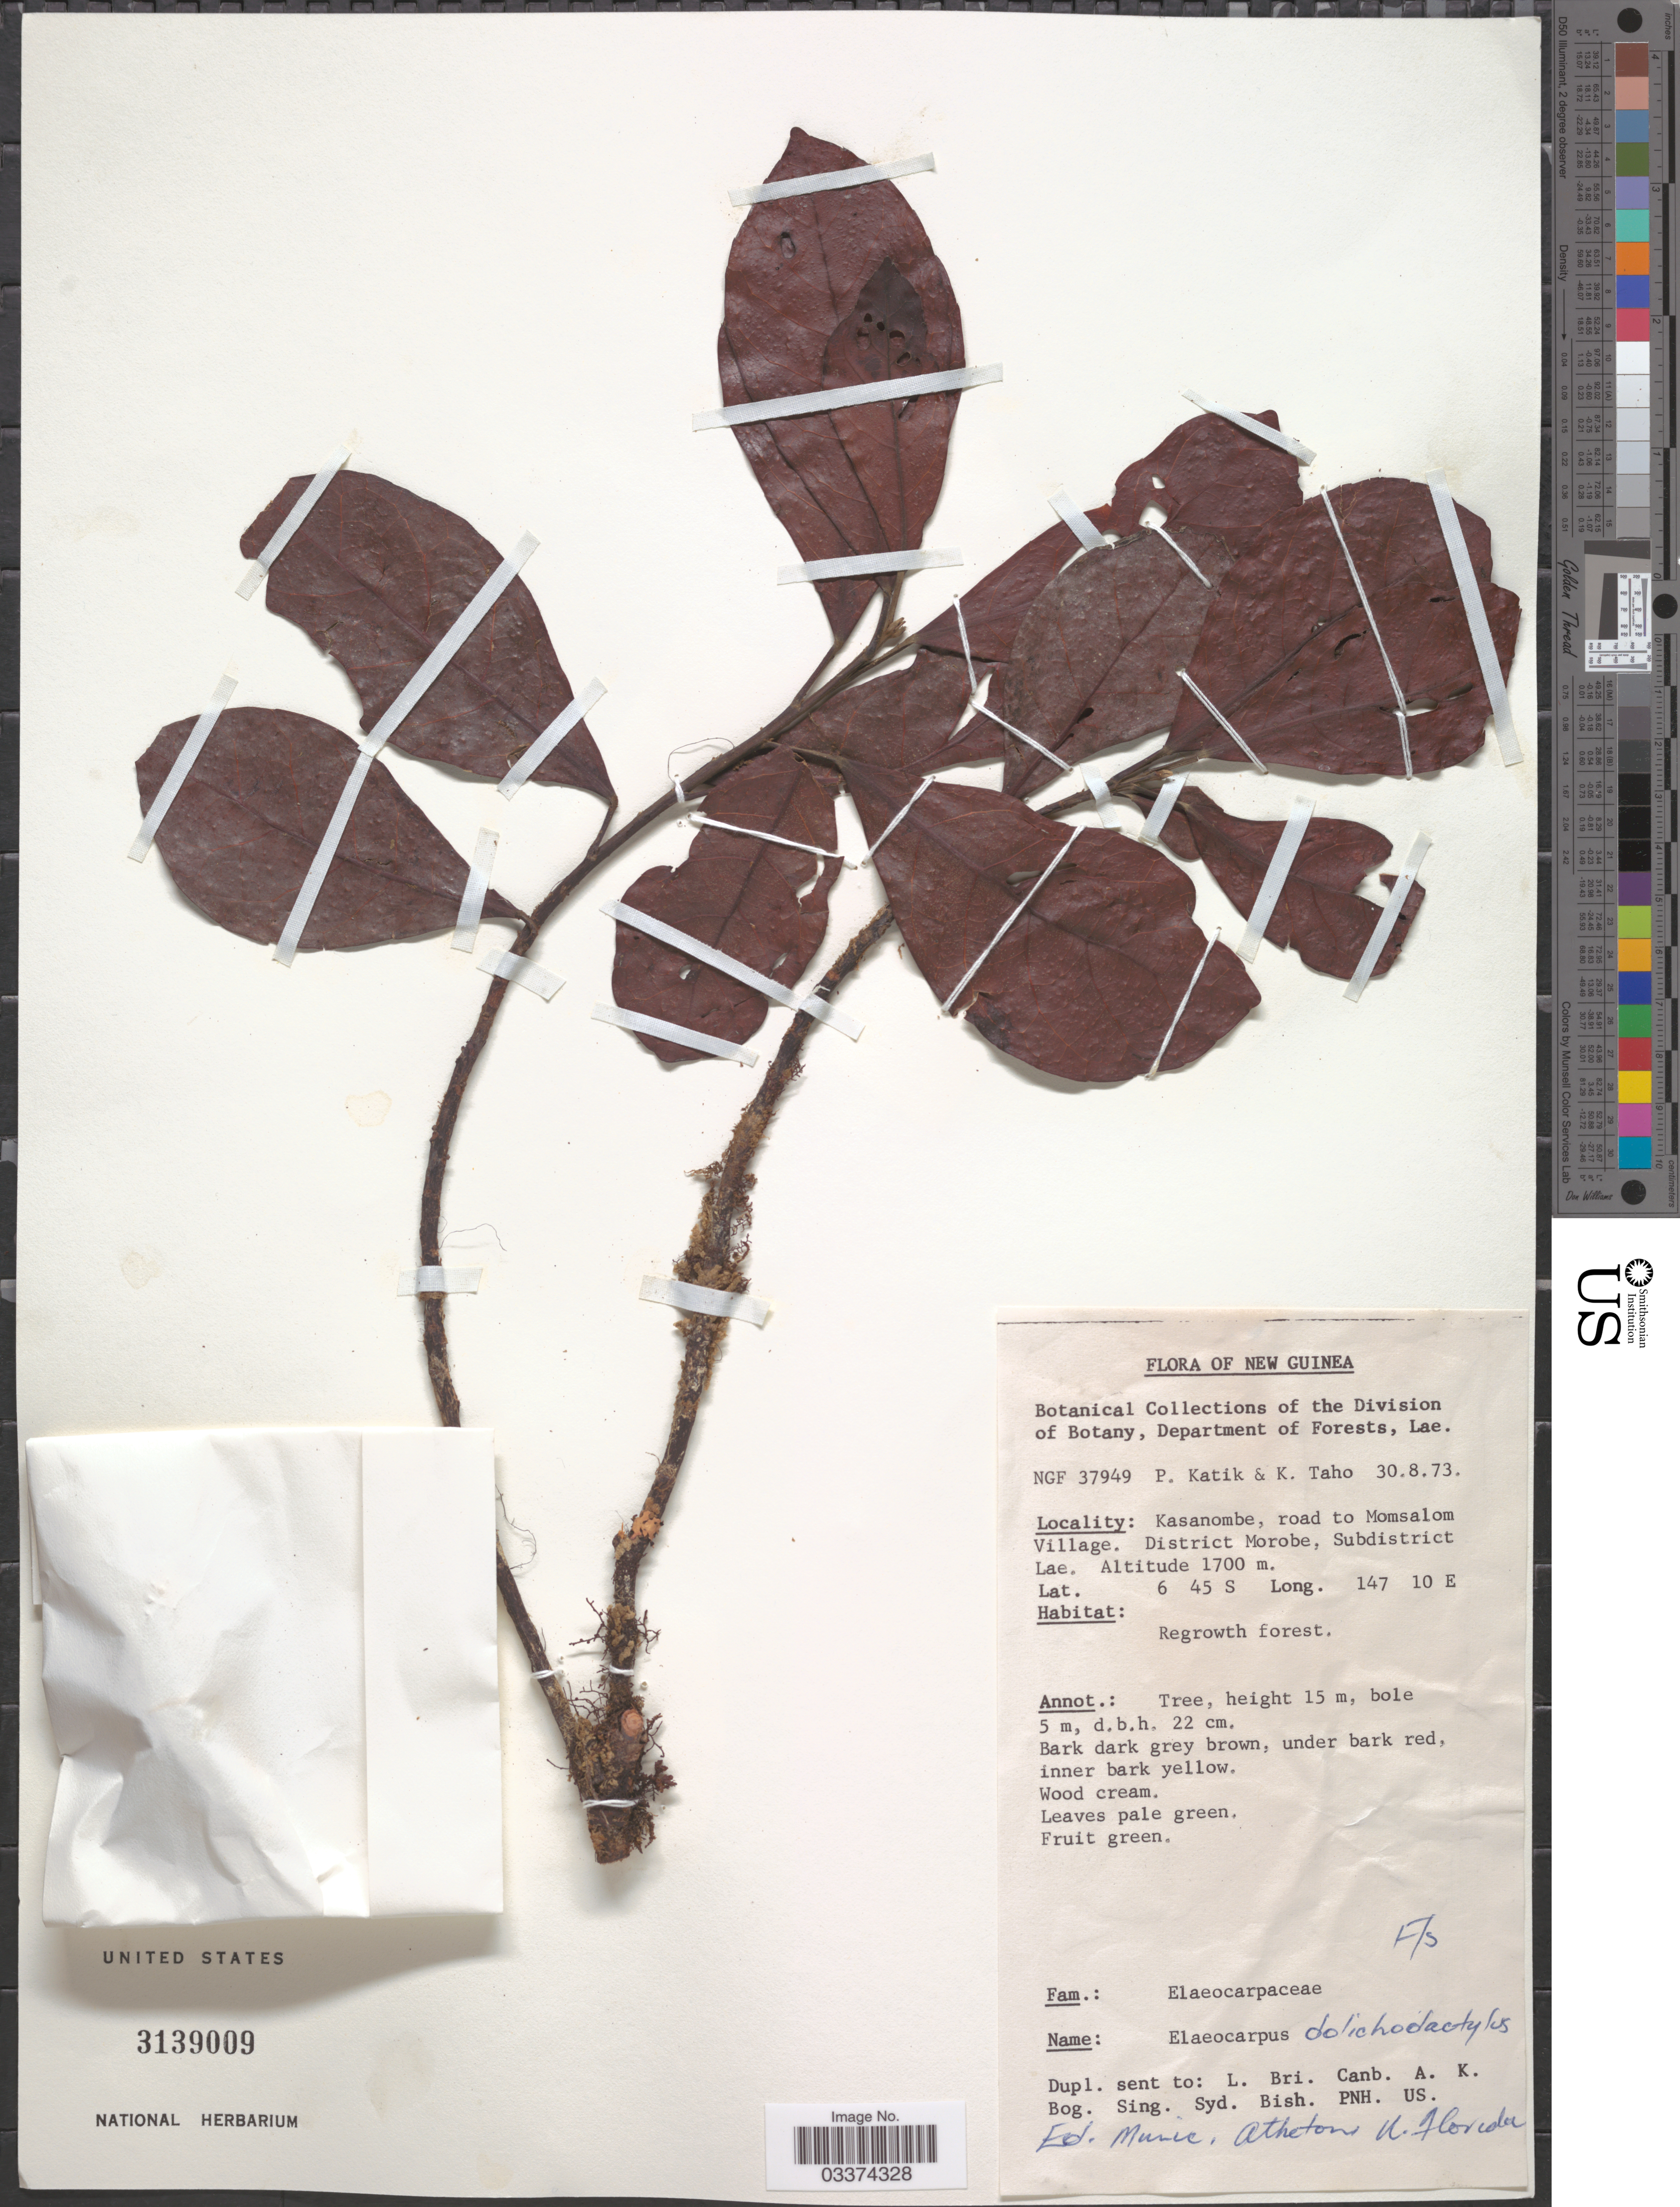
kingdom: Plantae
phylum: Tracheophyta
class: Magnoliopsida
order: Oxalidales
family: Elaeocarpaceae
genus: Elaeocarpus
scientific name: Elaeocarpus dolichodactylus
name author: Schltr.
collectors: P. Katik & K. Taho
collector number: NGF37949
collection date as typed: Transcribed d/m/y: 30/8/73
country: Papua New Guinea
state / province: Morobe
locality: New Guinea, Kasanombe, road to Momsalom Village. District Morobe, Subdistrict Lae.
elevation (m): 1700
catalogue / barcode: US 3139009